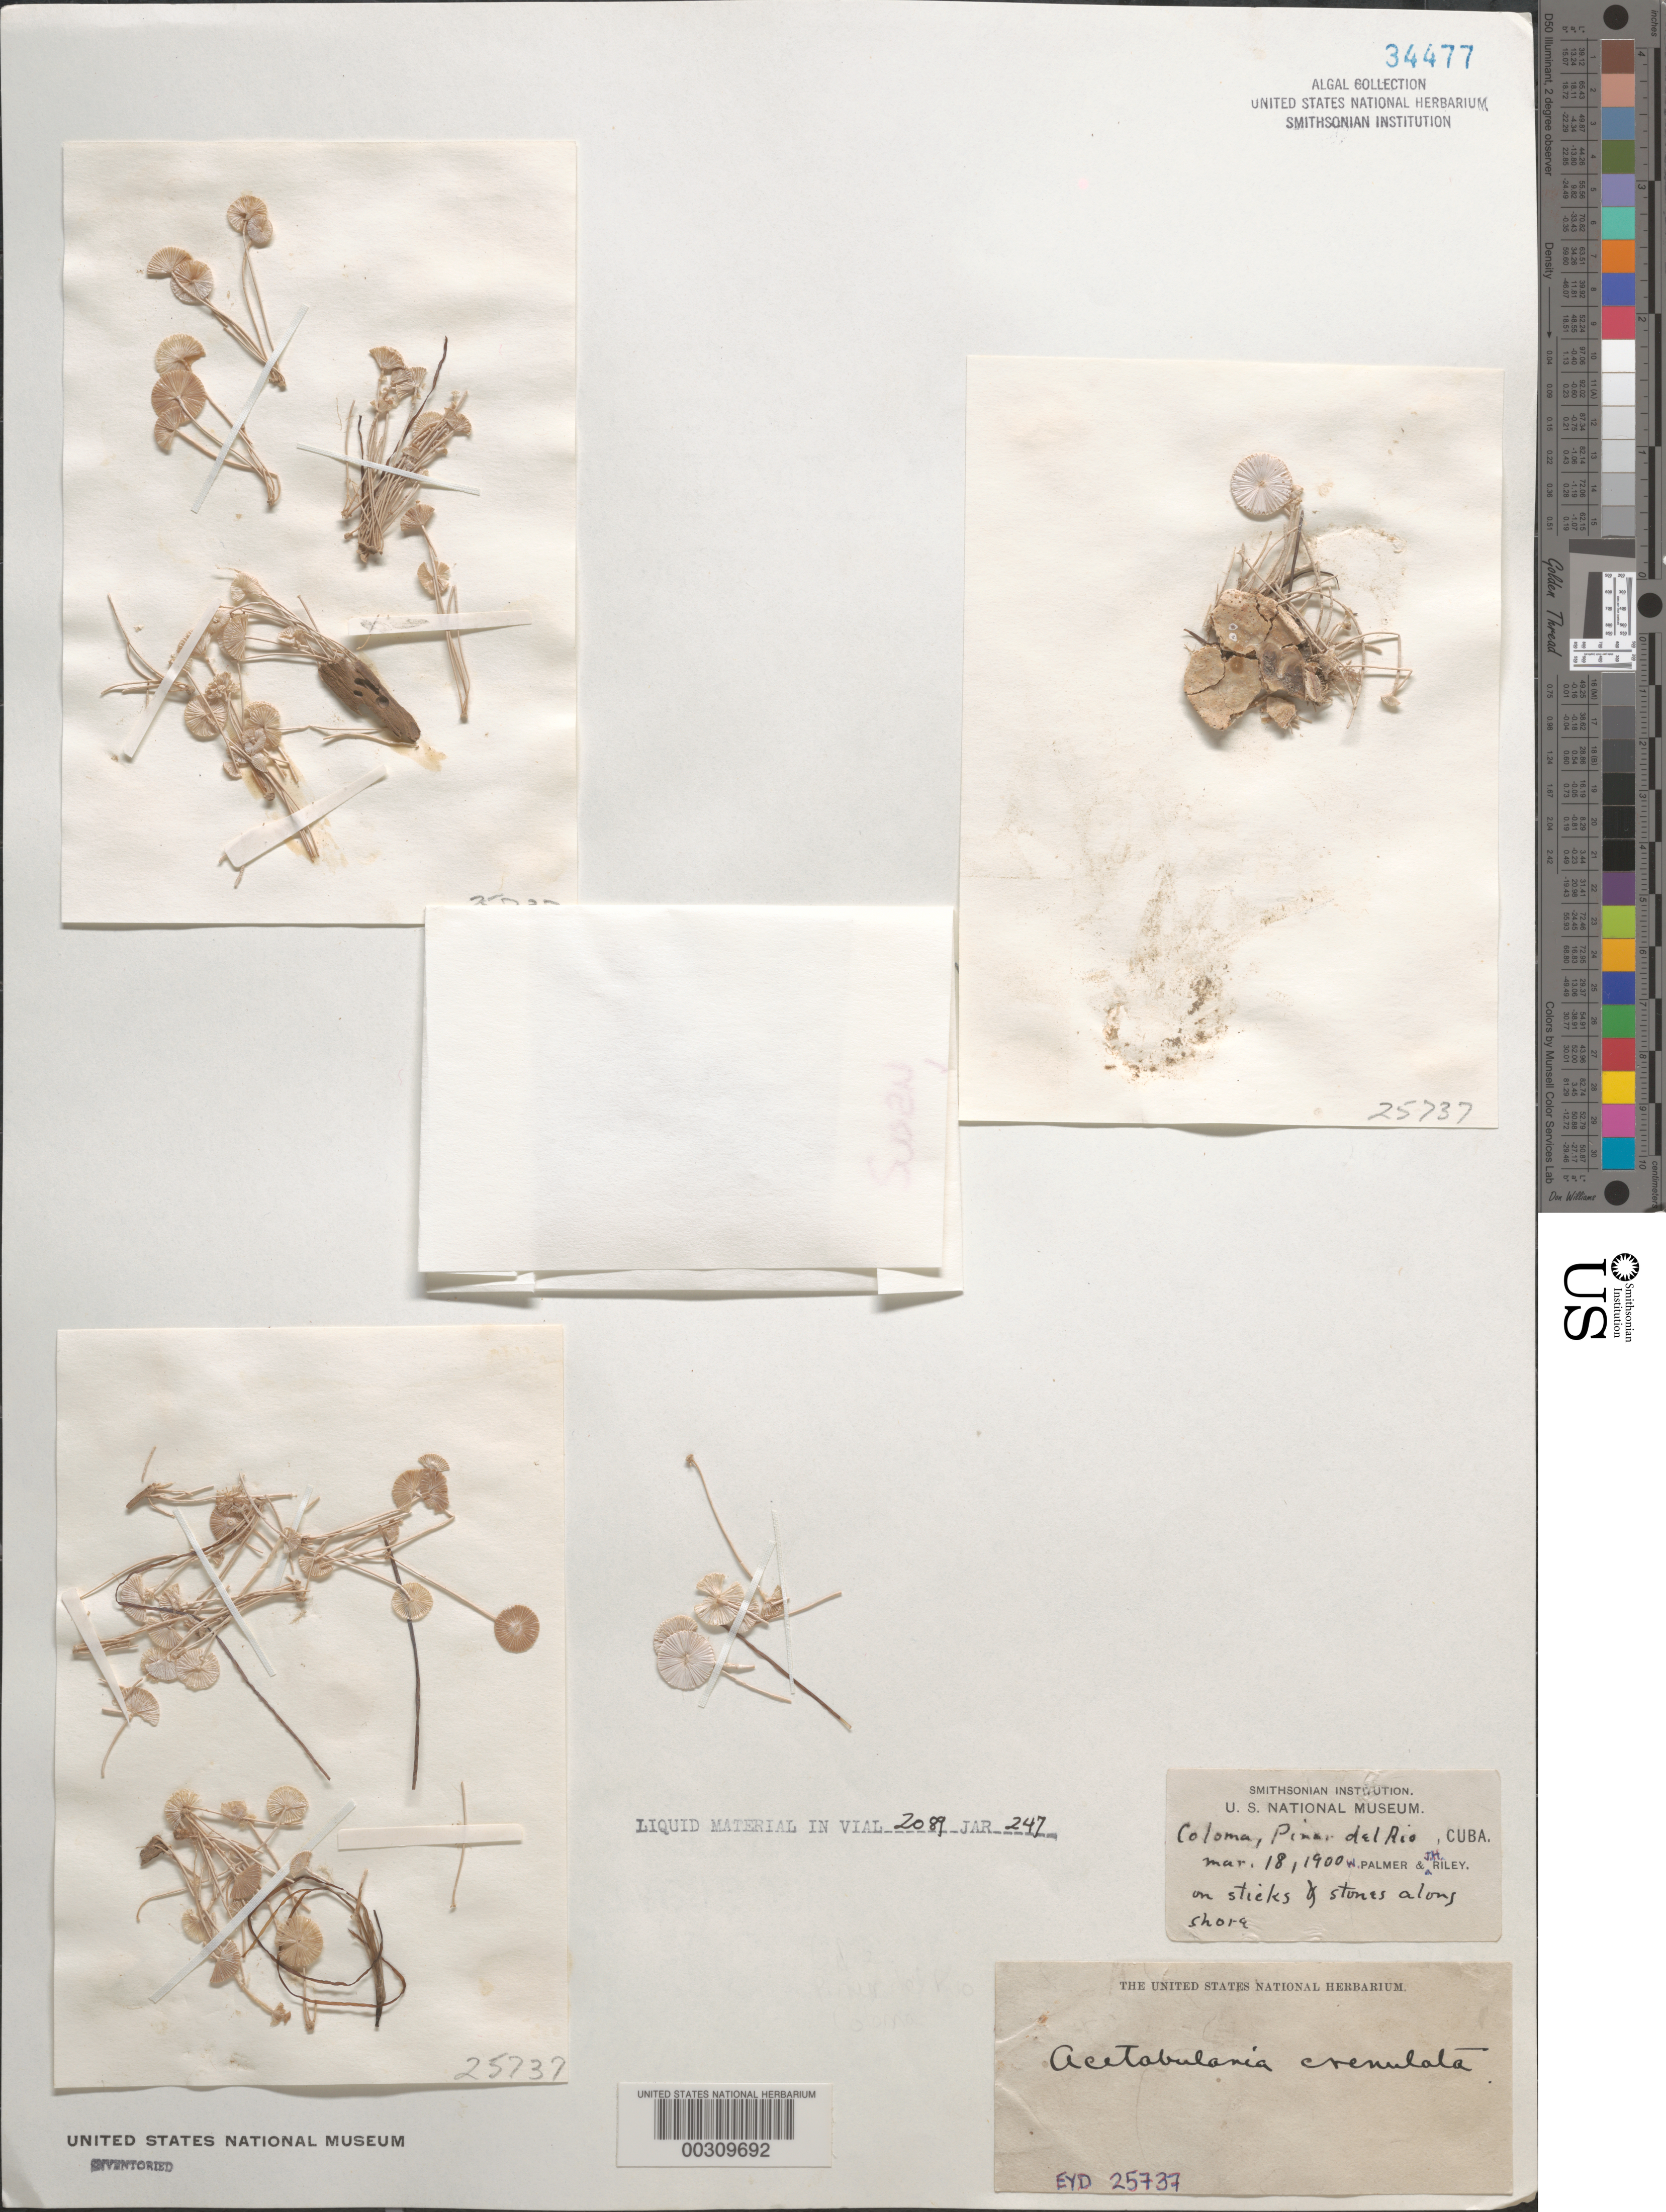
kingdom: Plantae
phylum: Chlorophyta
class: Ulvophyceae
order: Dasycladales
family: Polyphysaceae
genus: Acetabularia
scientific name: Acetabularia acetabulum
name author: J.V.Lamouroux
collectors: W. Palmer & J. H. Riley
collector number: EYD 25737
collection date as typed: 18 Mar 1900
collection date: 1900-03-18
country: Cuba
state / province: Pinar del Río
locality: Coloma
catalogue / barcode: US 34477